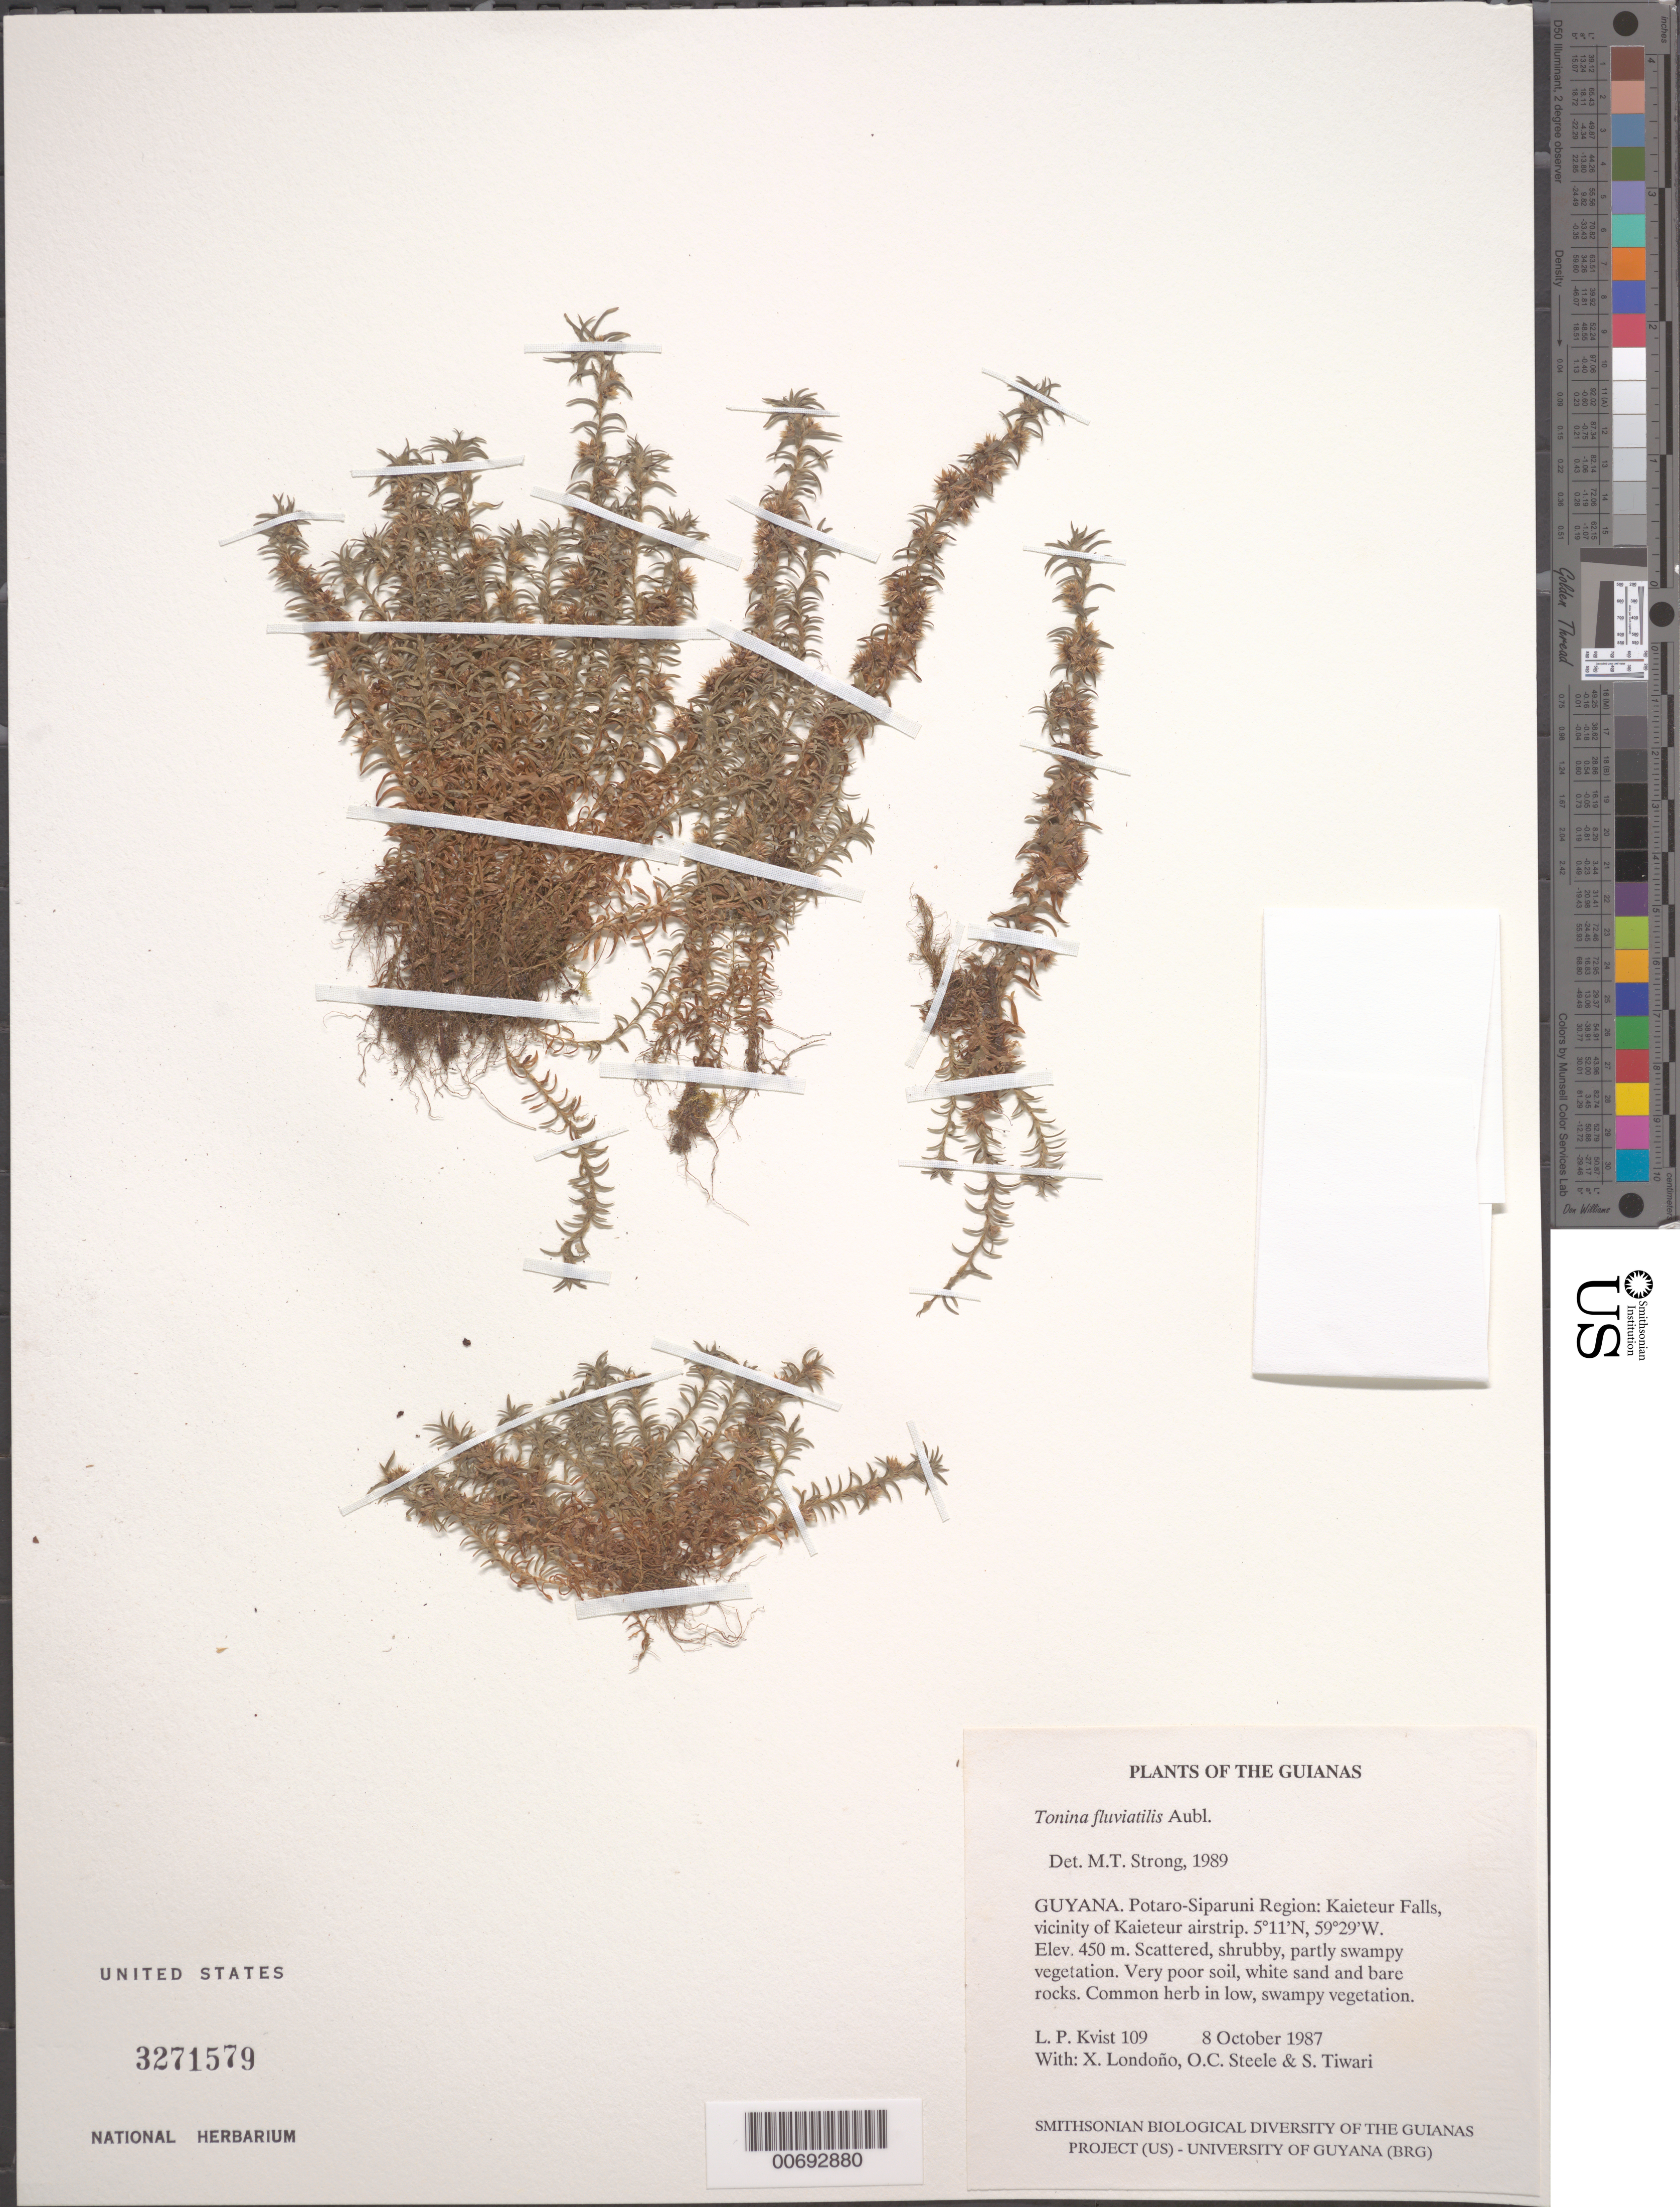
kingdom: Plantae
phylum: Tracheophyta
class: Liliopsida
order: Poales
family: Eriocaulaceae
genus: Tonina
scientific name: Tonina fluviatilis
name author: Aubl.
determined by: Strong, M. T., (US), Smithsonian Institution - National Museum of Natural History (UNITED STATES)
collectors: L. P. Kvist, X. Londoño, O. C. Steele & S. Tiwari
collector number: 109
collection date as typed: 8 October 1987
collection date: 1987-10-08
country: Guyana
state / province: Potaro-Siparuni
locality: Kaieteur Falls, vicinity of Kaieteur airstrip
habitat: Scattered, shrubby, partly swampy vegetation. Very poor soil, white sand and bare rocks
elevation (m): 450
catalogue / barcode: US 3271579